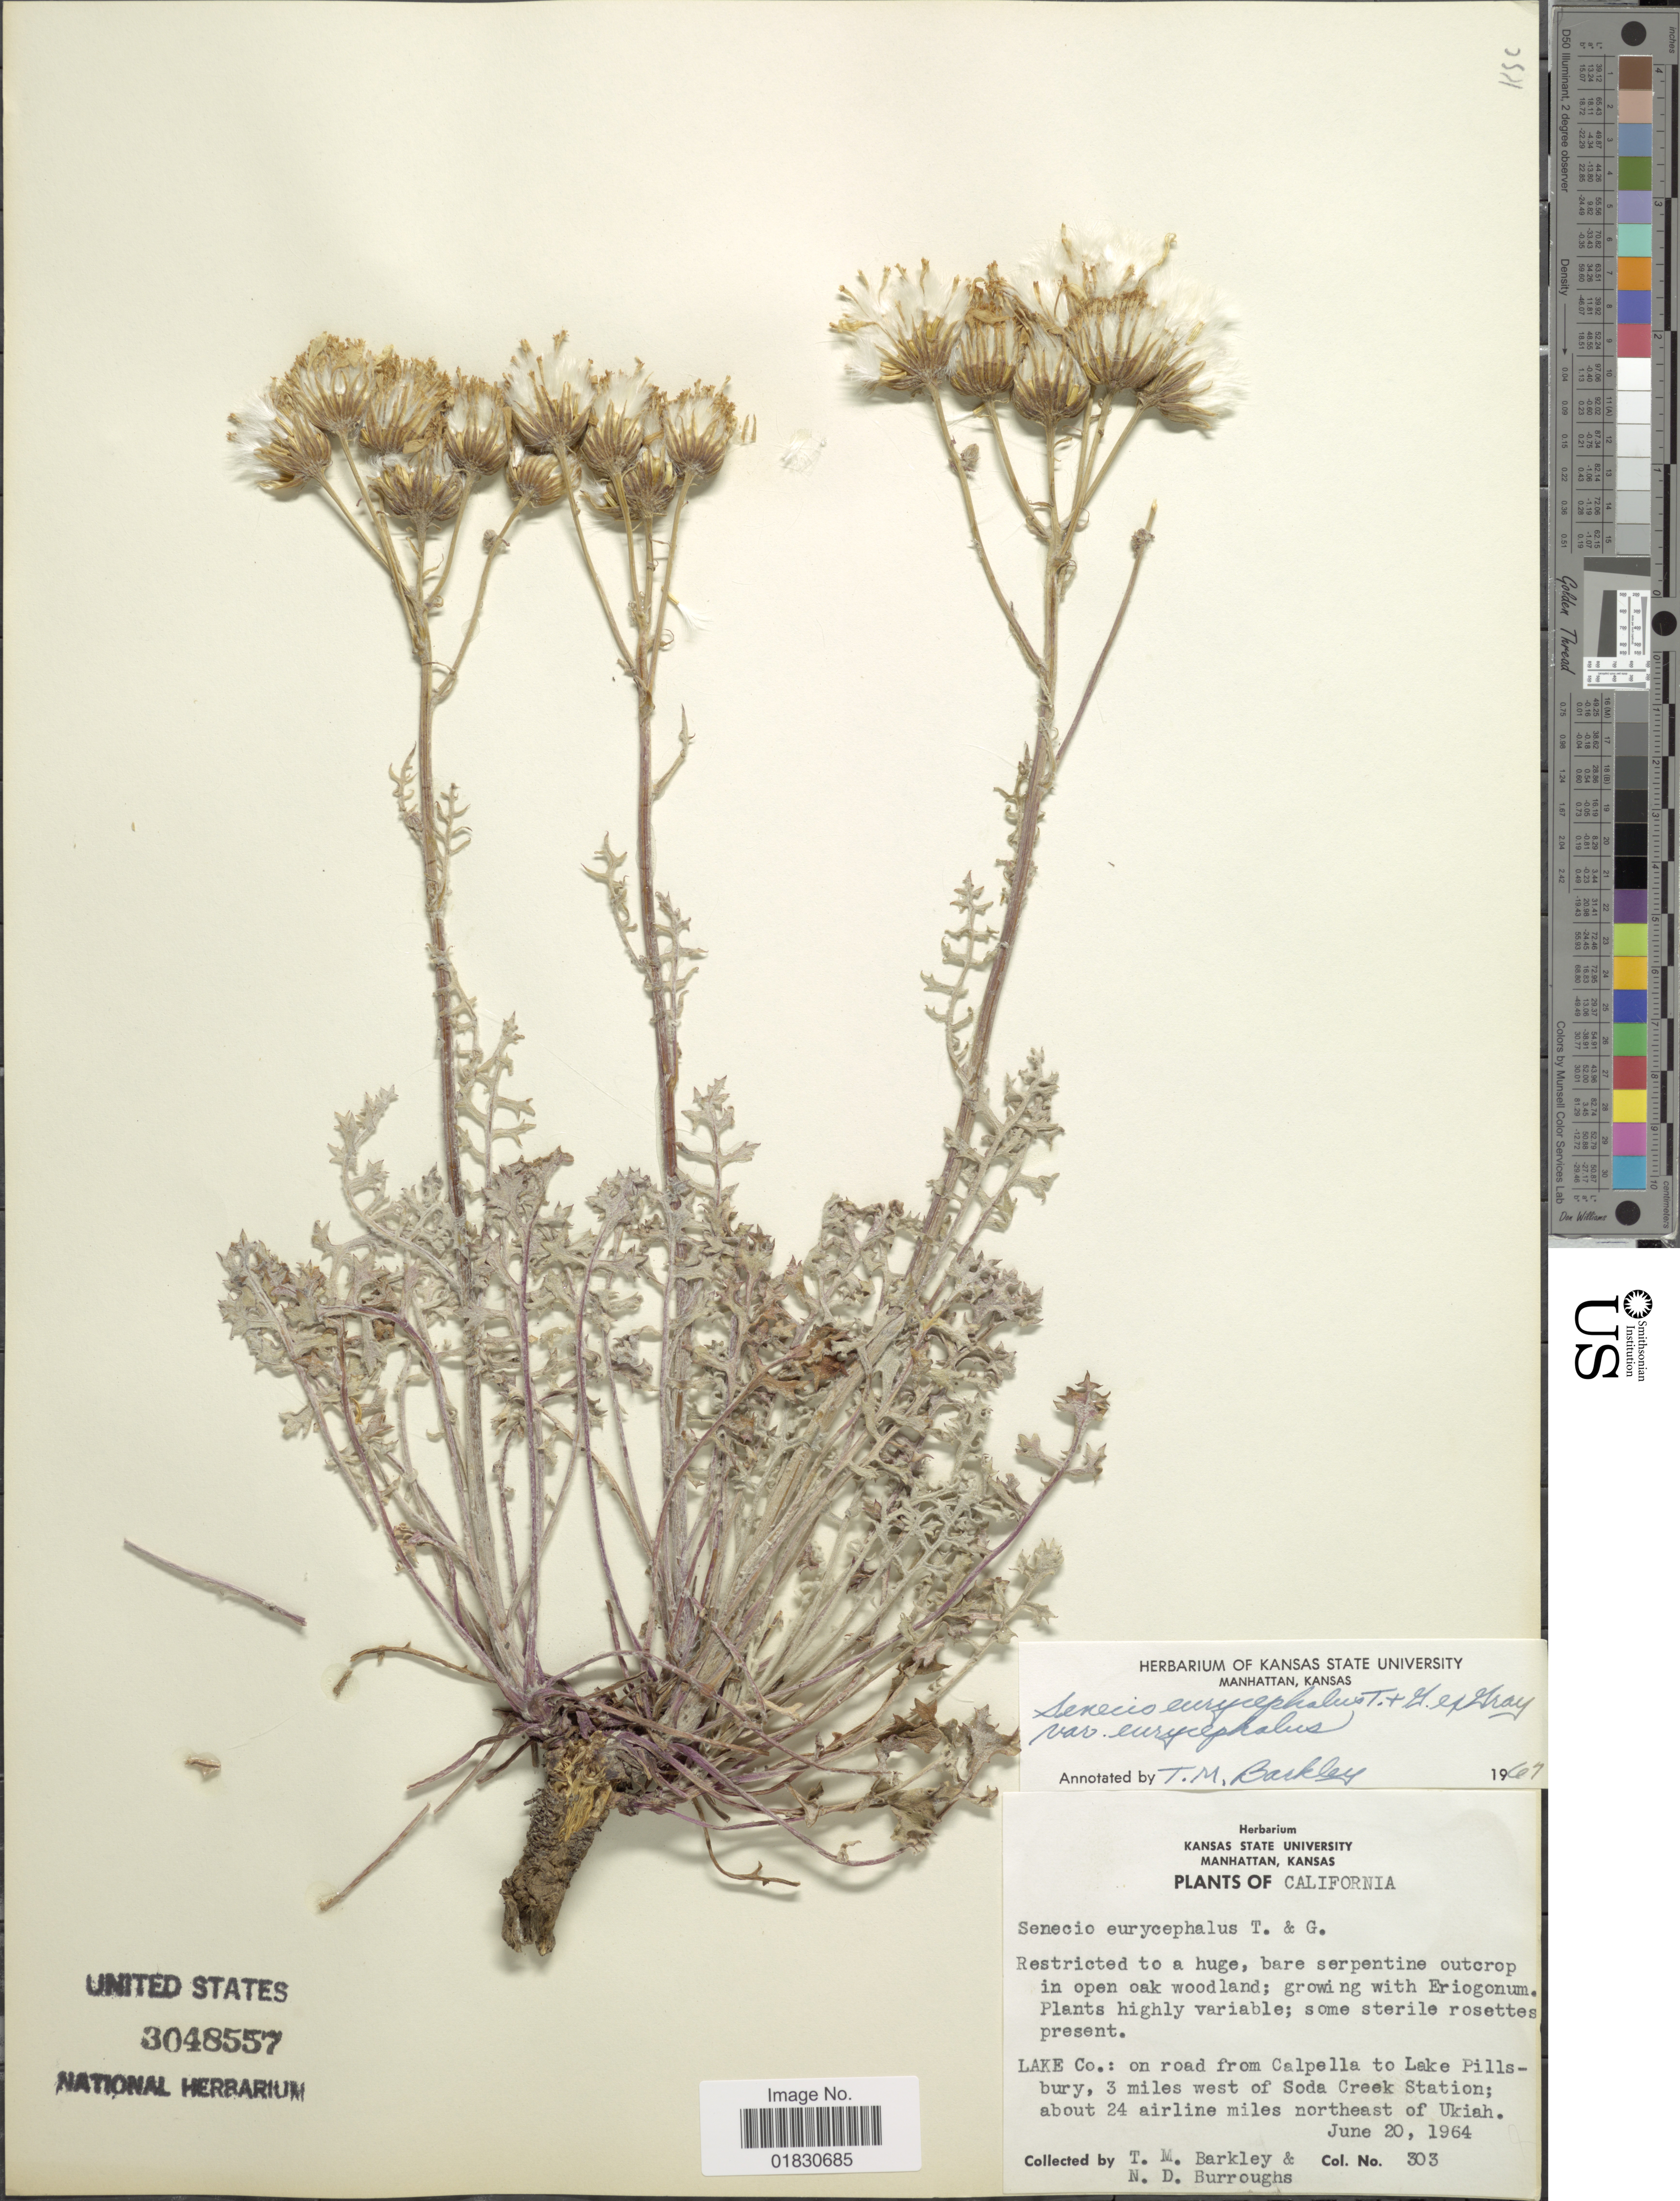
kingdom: Plantae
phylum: Tracheophyta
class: Magnoliopsida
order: Asterales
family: Asteraceae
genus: Packera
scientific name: Packera eurycephala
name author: (Torr. & A. Gray) W.A. Weber & Á. Löve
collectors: T. M. Barkley & N. Burroughs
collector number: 303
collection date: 1964-06-20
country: United States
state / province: California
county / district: Lake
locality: Lake Co.: on road from Calpella to Lake Pillsbury, 3 miles west of Soda Creek Station, about 24 airline miles northeast of Ukiah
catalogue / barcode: US 3048557